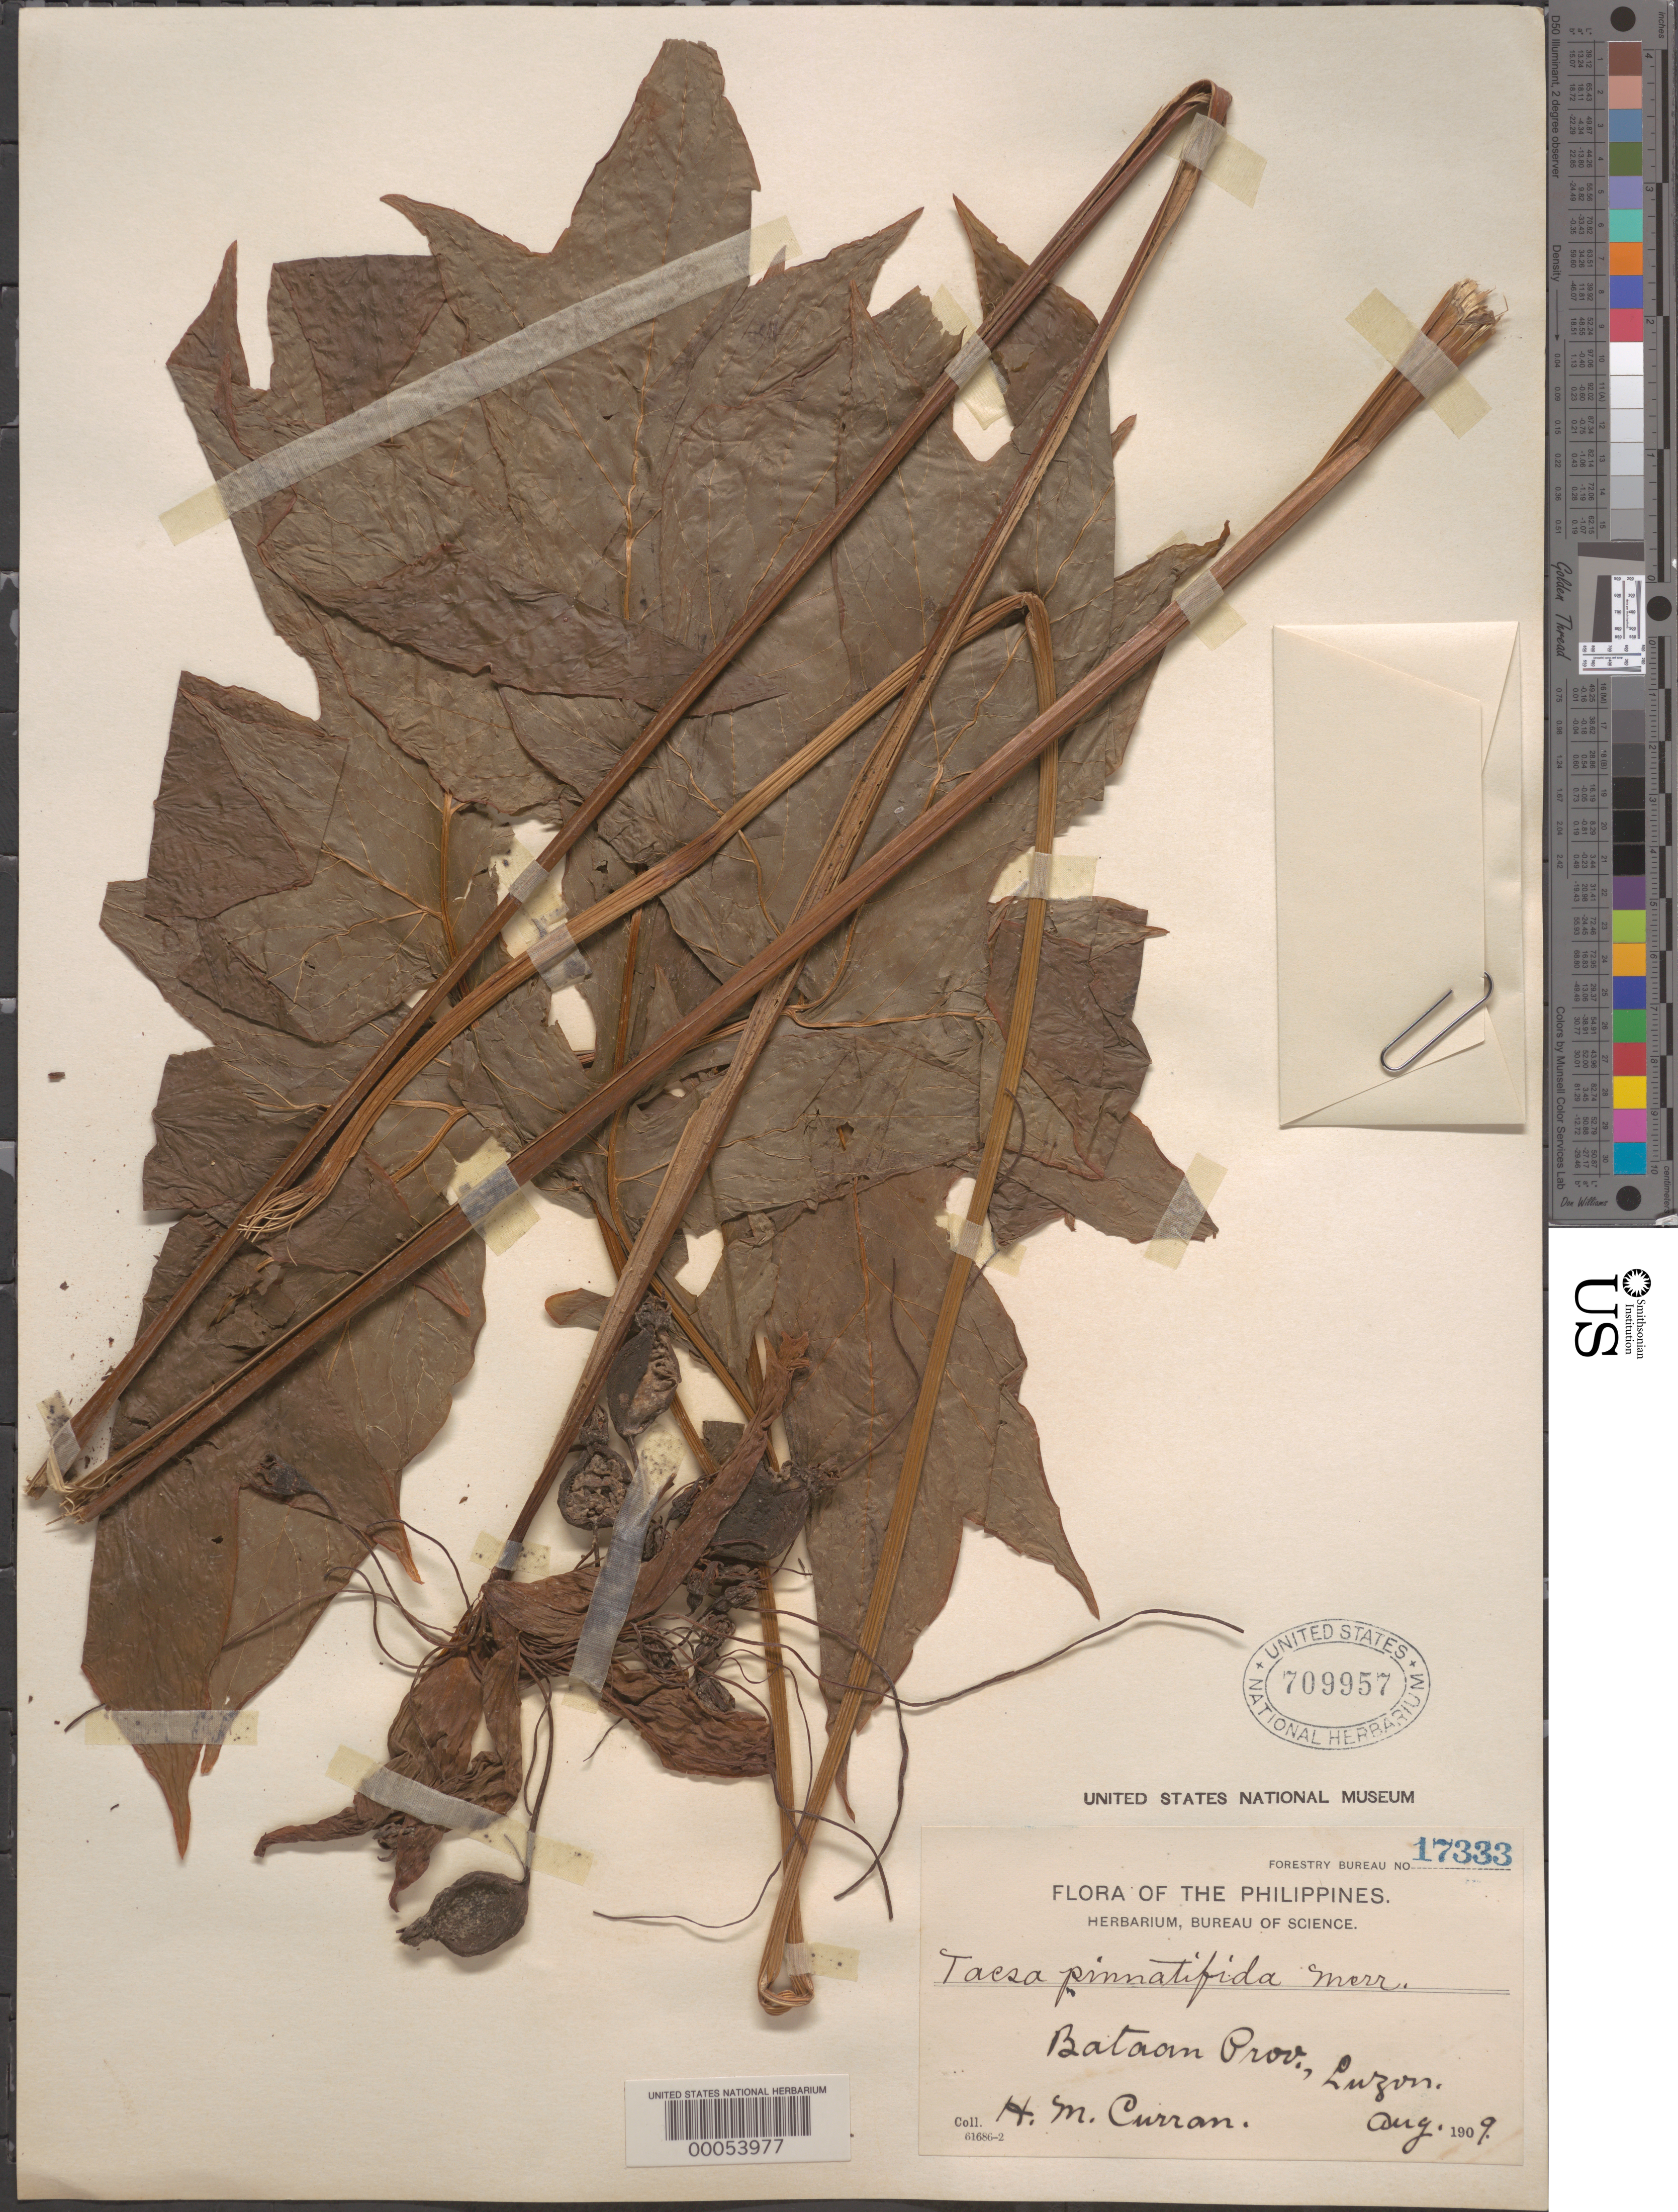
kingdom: Plantae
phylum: Tracheophyta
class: Liliopsida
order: Dioscoreales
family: Dioscoreaceae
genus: Tacca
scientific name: Tacca leontopetaloides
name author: (L.) Kuntze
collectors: H. M. Curran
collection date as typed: Aug 1909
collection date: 1909-08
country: Philippines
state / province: Central Luzon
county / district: Bataan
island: Luzon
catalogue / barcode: US 709957